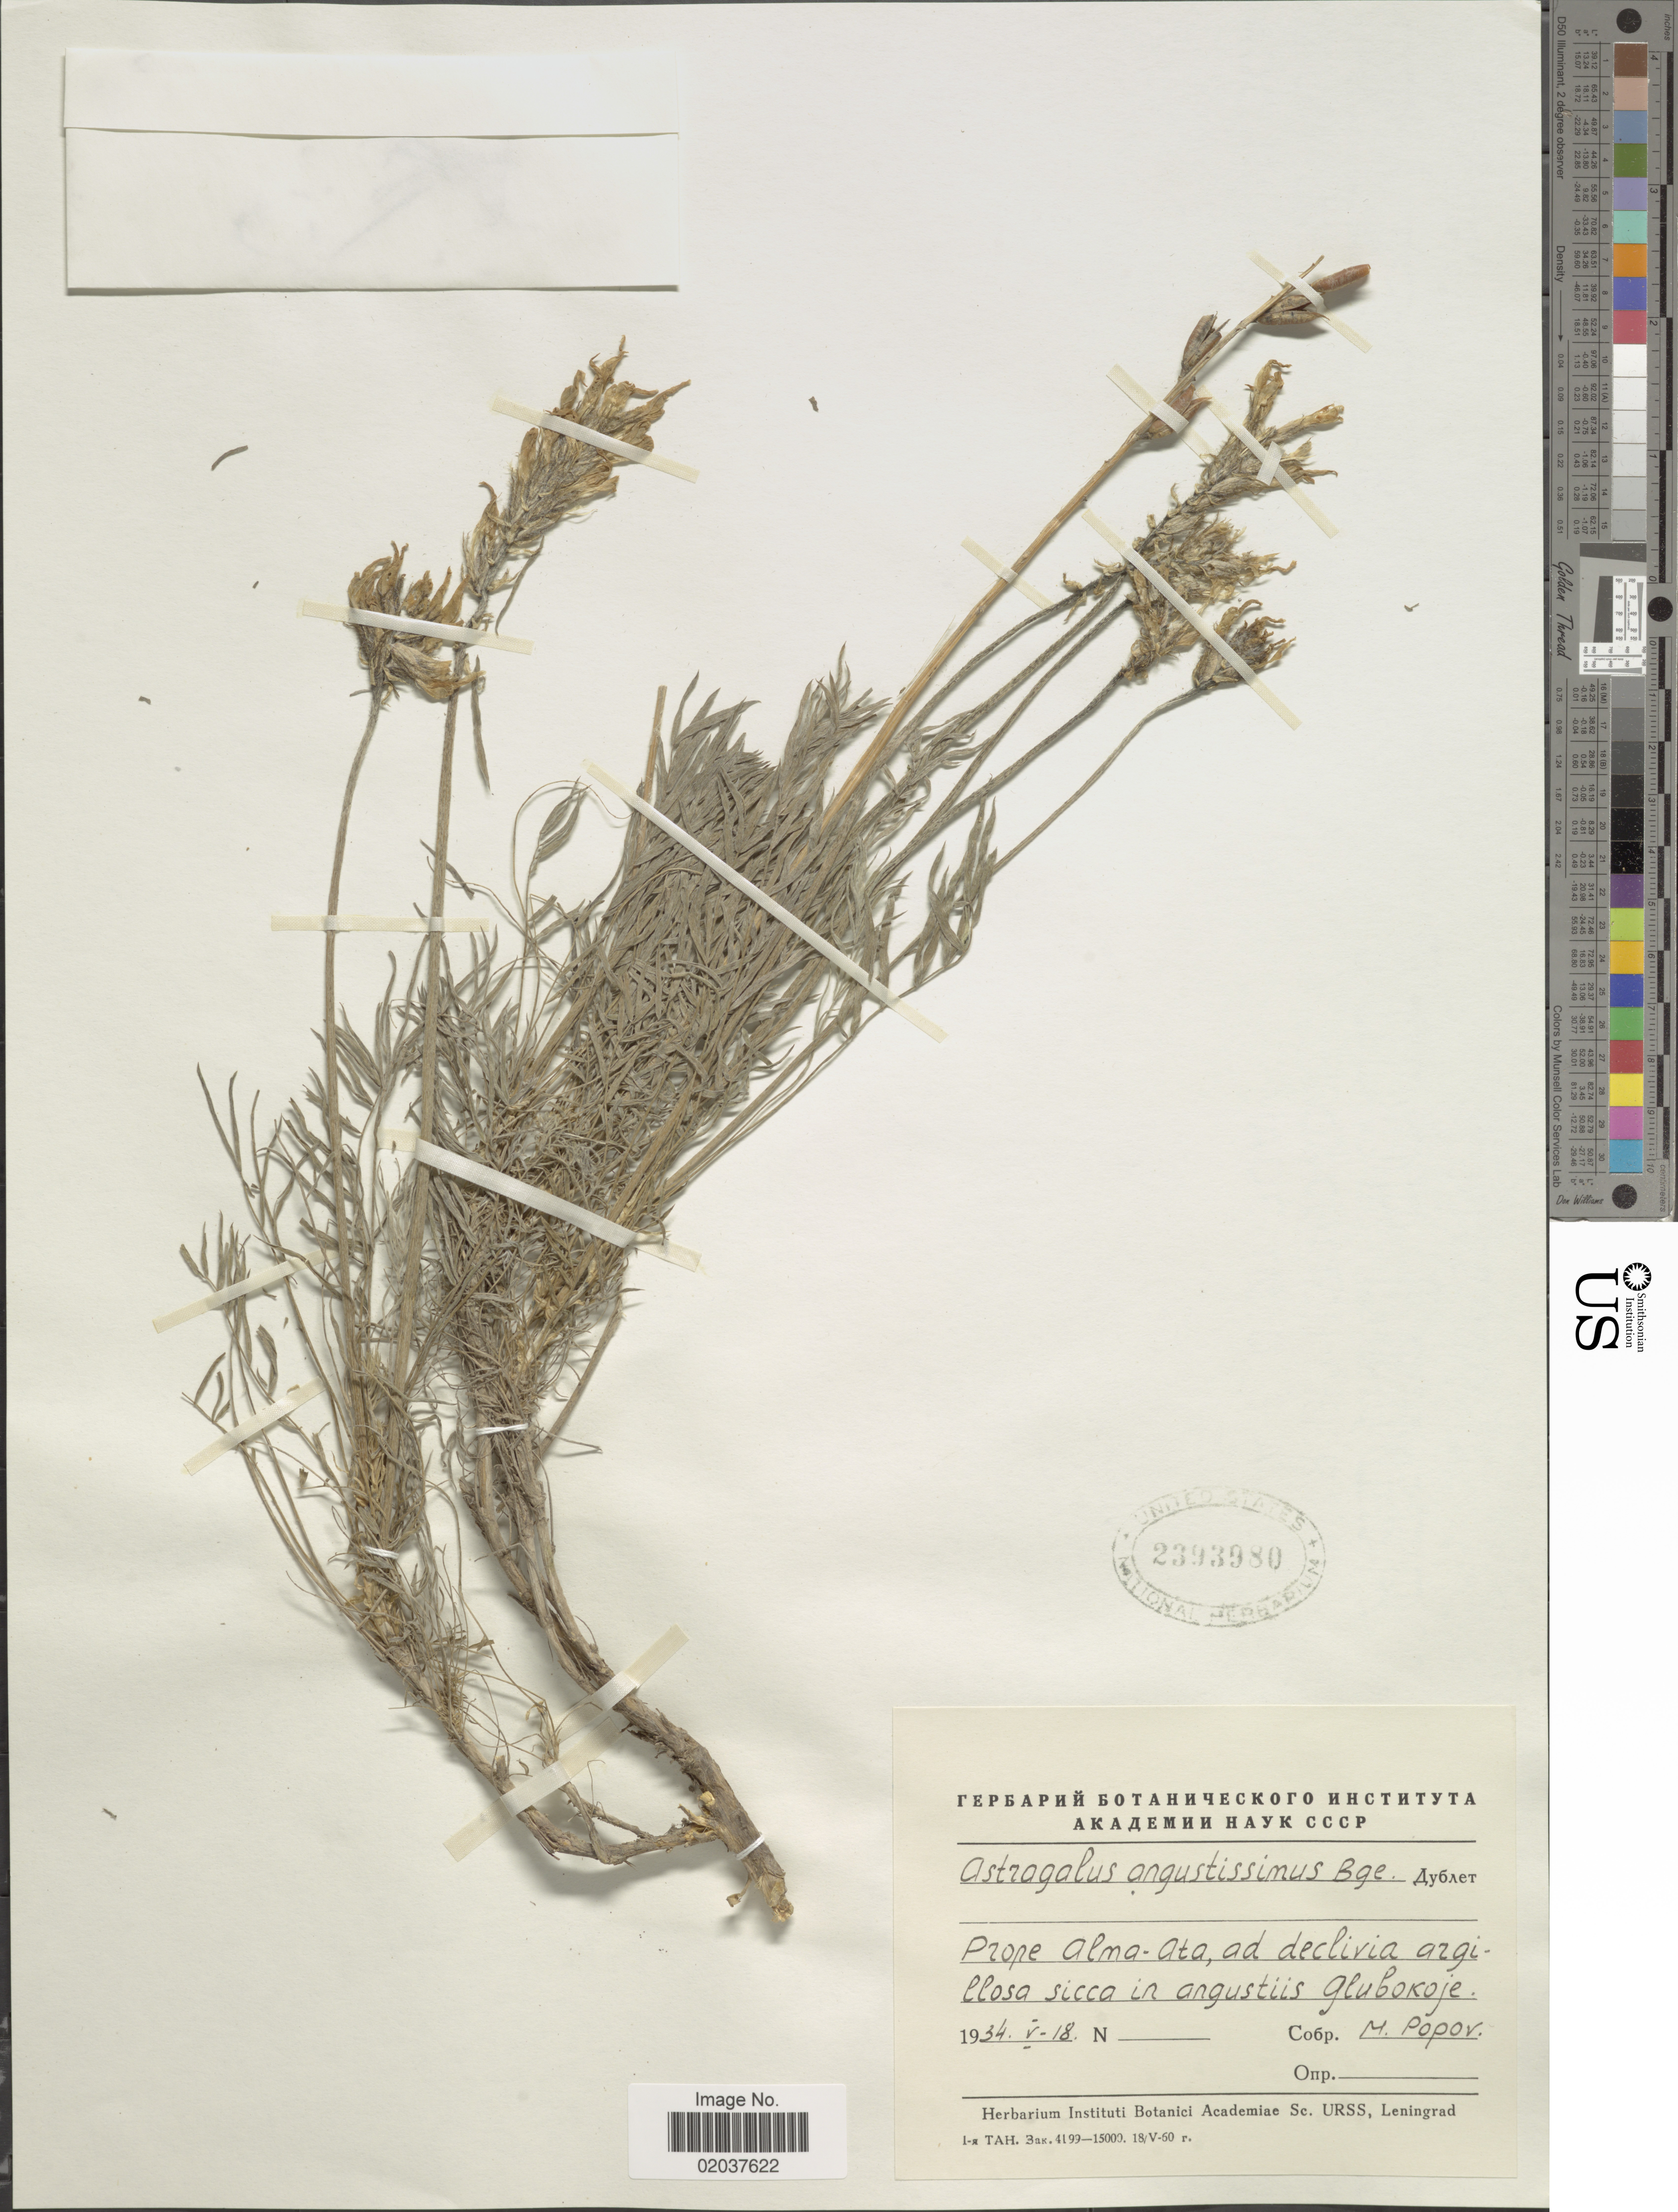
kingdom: Plantae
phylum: Tracheophyta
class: Magnoliopsida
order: Fabales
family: Fabaceae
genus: Astragalus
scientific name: Astragalus angustissimus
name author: Bunge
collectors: M. Popov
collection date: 1934-05-18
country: Kazakhstan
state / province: Almaty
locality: Prope Alma-Ata, ad declivia argillosa sicca in angustiis Glubokoje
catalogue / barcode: US 2393980